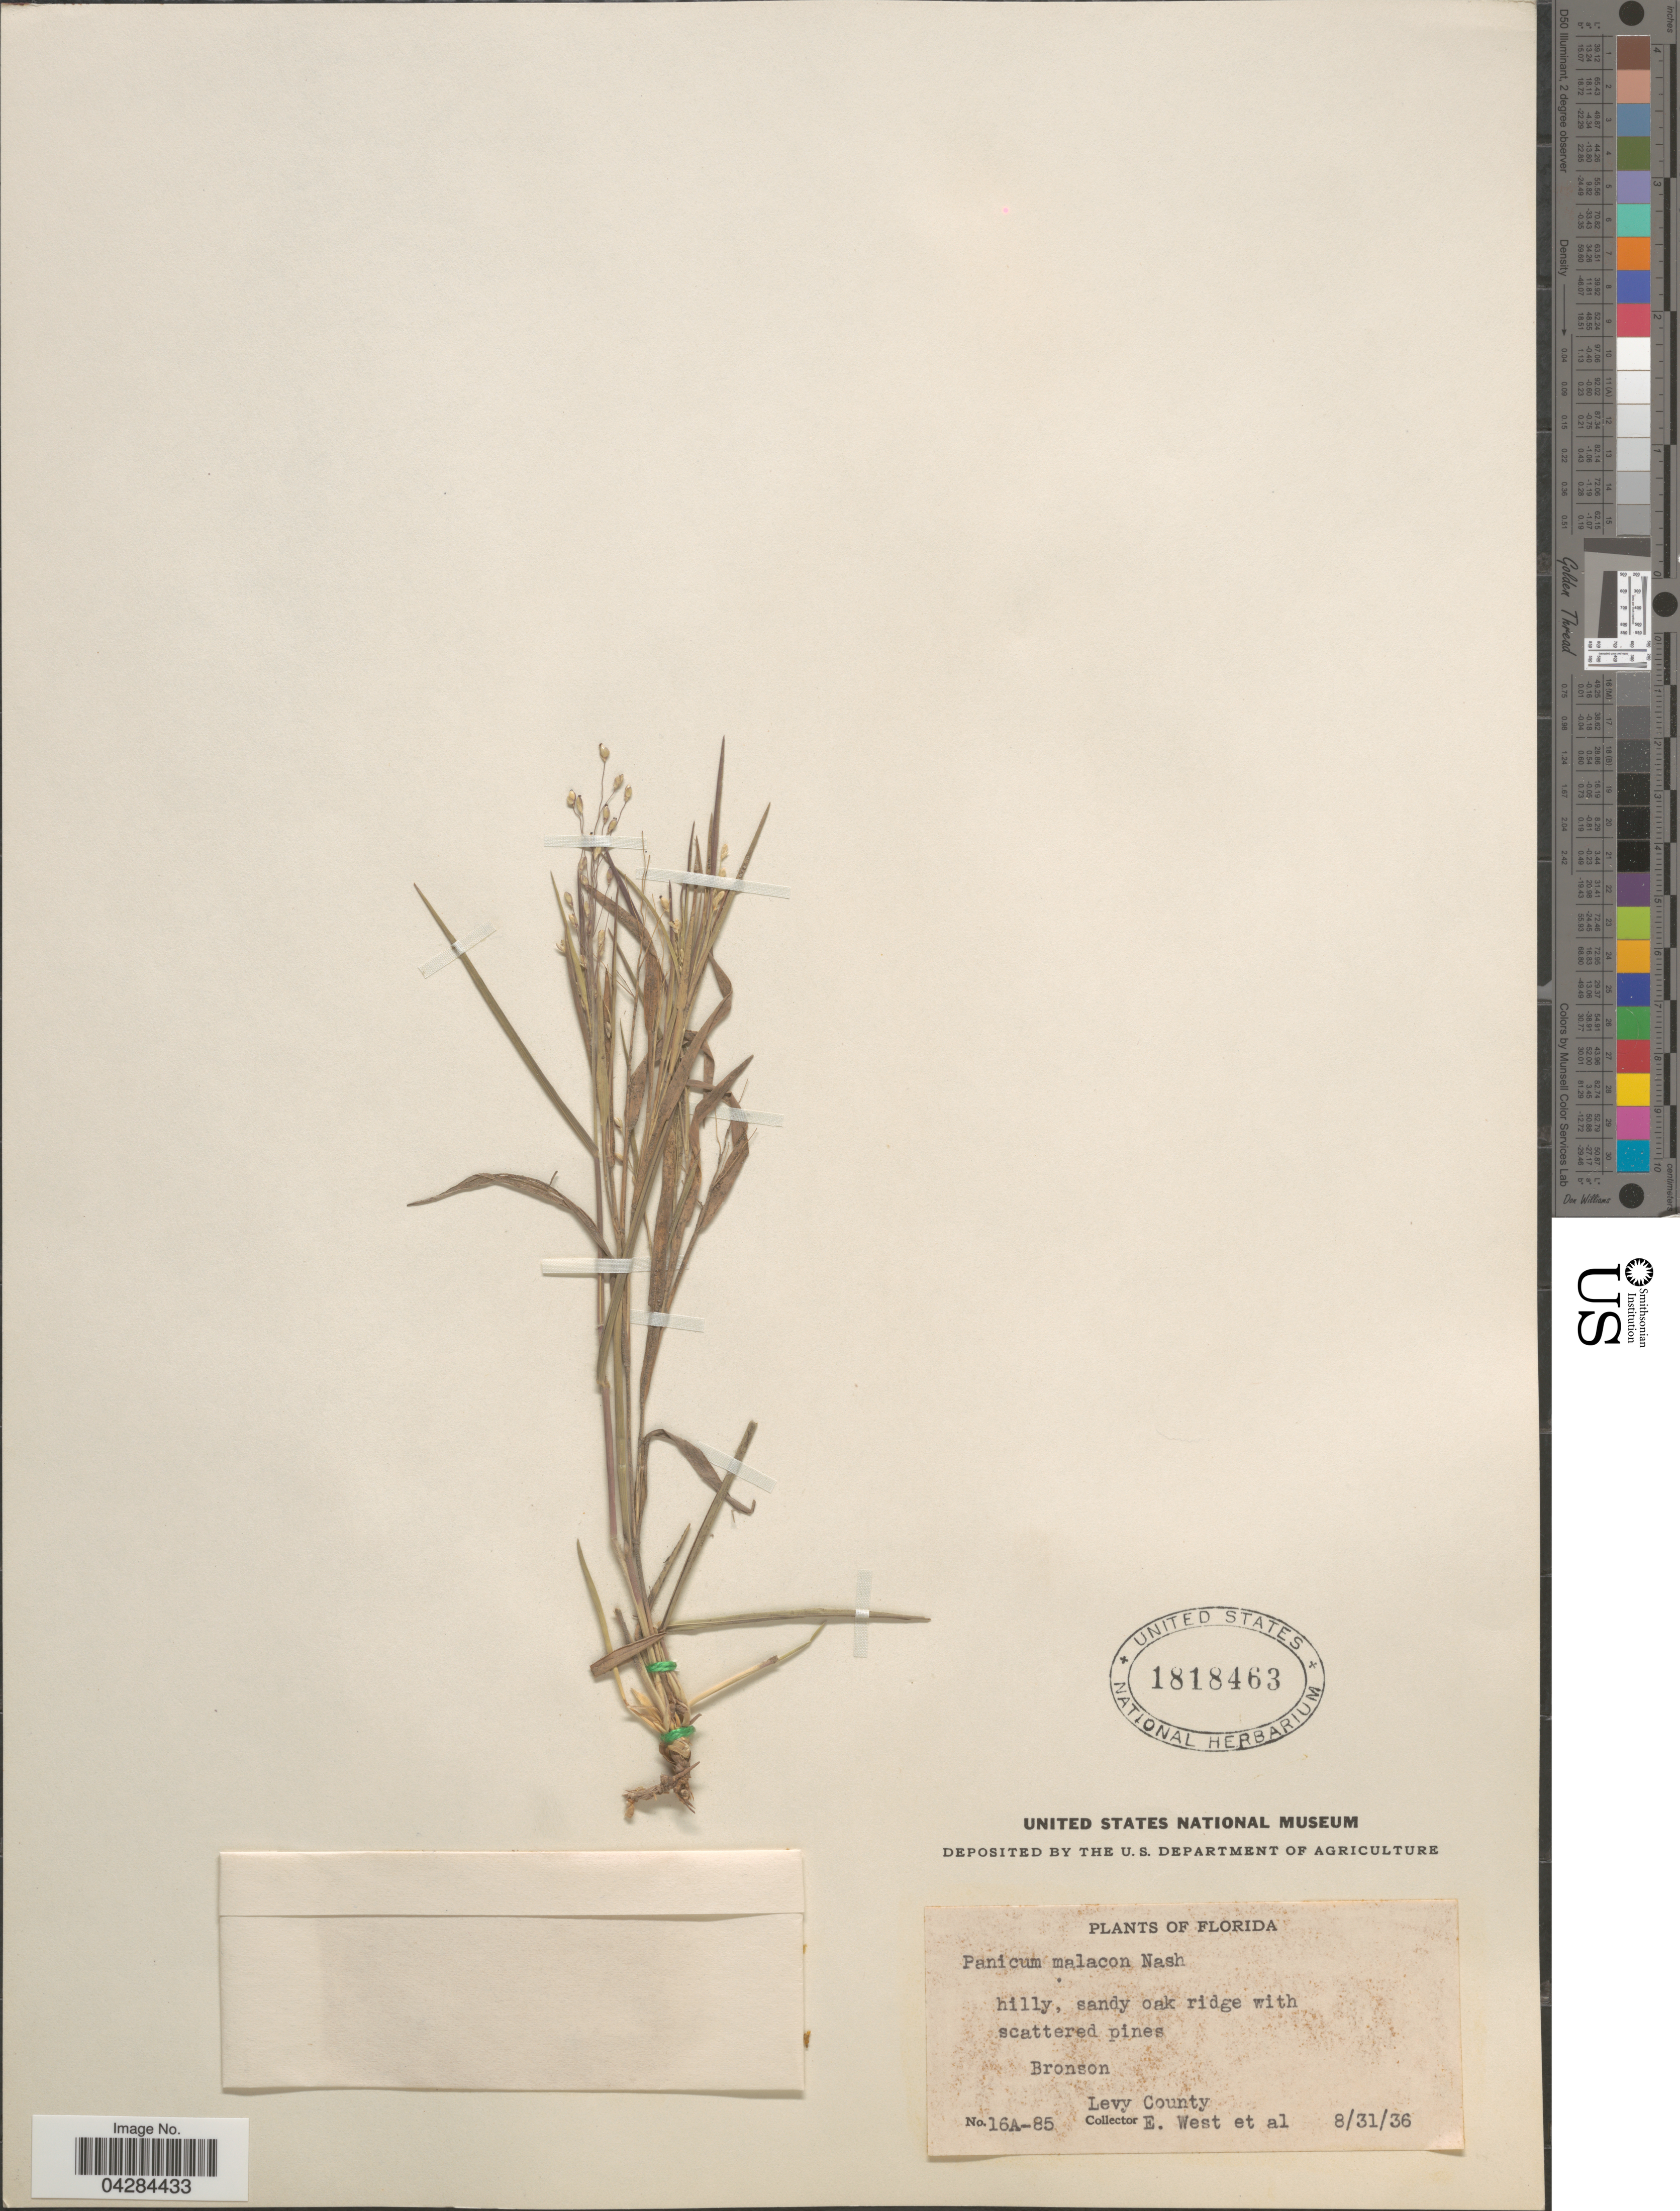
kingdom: Plantae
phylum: Tracheophyta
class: Liliopsida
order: Poales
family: Poaceae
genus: Dichanthelium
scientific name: Dichanthelium ovale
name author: (Elliott) Gould & C.A. Clark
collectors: E. West & et al.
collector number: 16A-85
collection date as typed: Transcribed d/m/y: 31/8/36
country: United States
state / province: Florida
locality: Bronson. Levy County.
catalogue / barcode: US 1818463